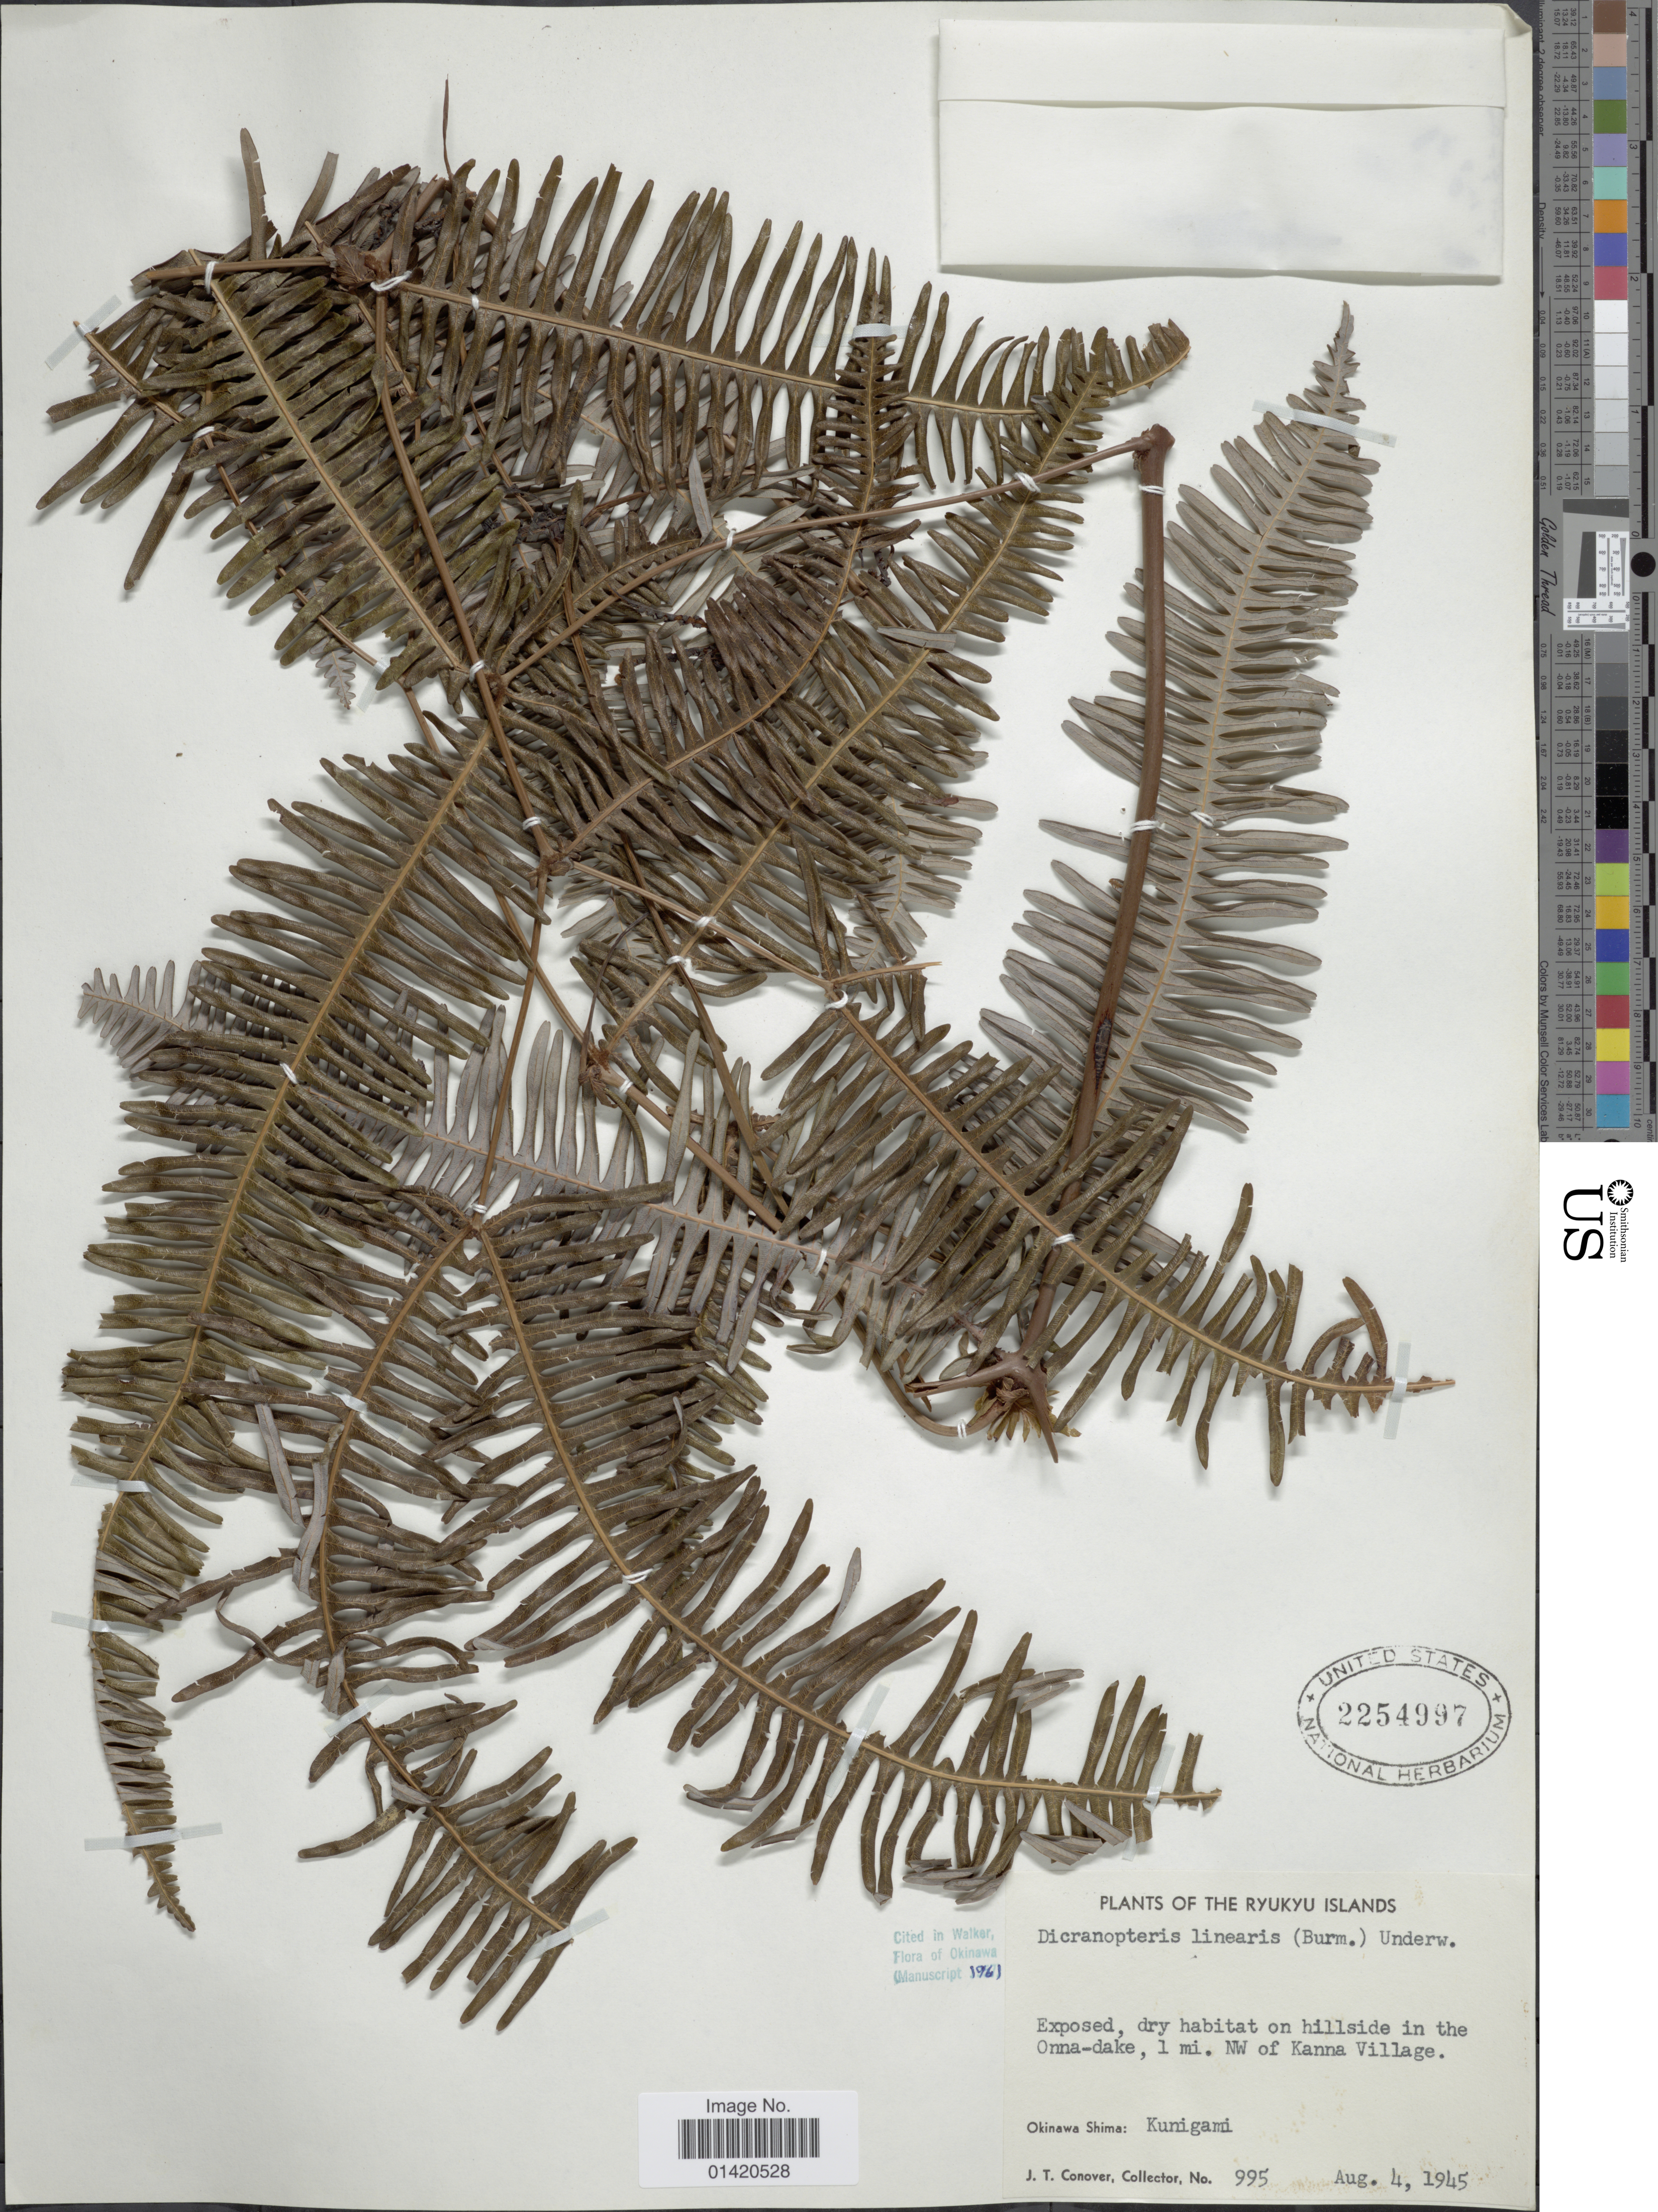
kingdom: Plantae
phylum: Tracheophyta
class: Polypodiopsida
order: Gleicheniales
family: Gleicheniaceae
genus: Dicranopteris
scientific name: Dicranopteris linearis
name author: (Burm. f.) Underw.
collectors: J. T. Conover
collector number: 995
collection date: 1945-08-04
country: Japan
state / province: Okinawa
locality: The Ryukyu Islands, on hillside in the Onna-dake, 1 mi NW of Kanna Village Okinawa Shima: Kunigama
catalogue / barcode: US 2254997